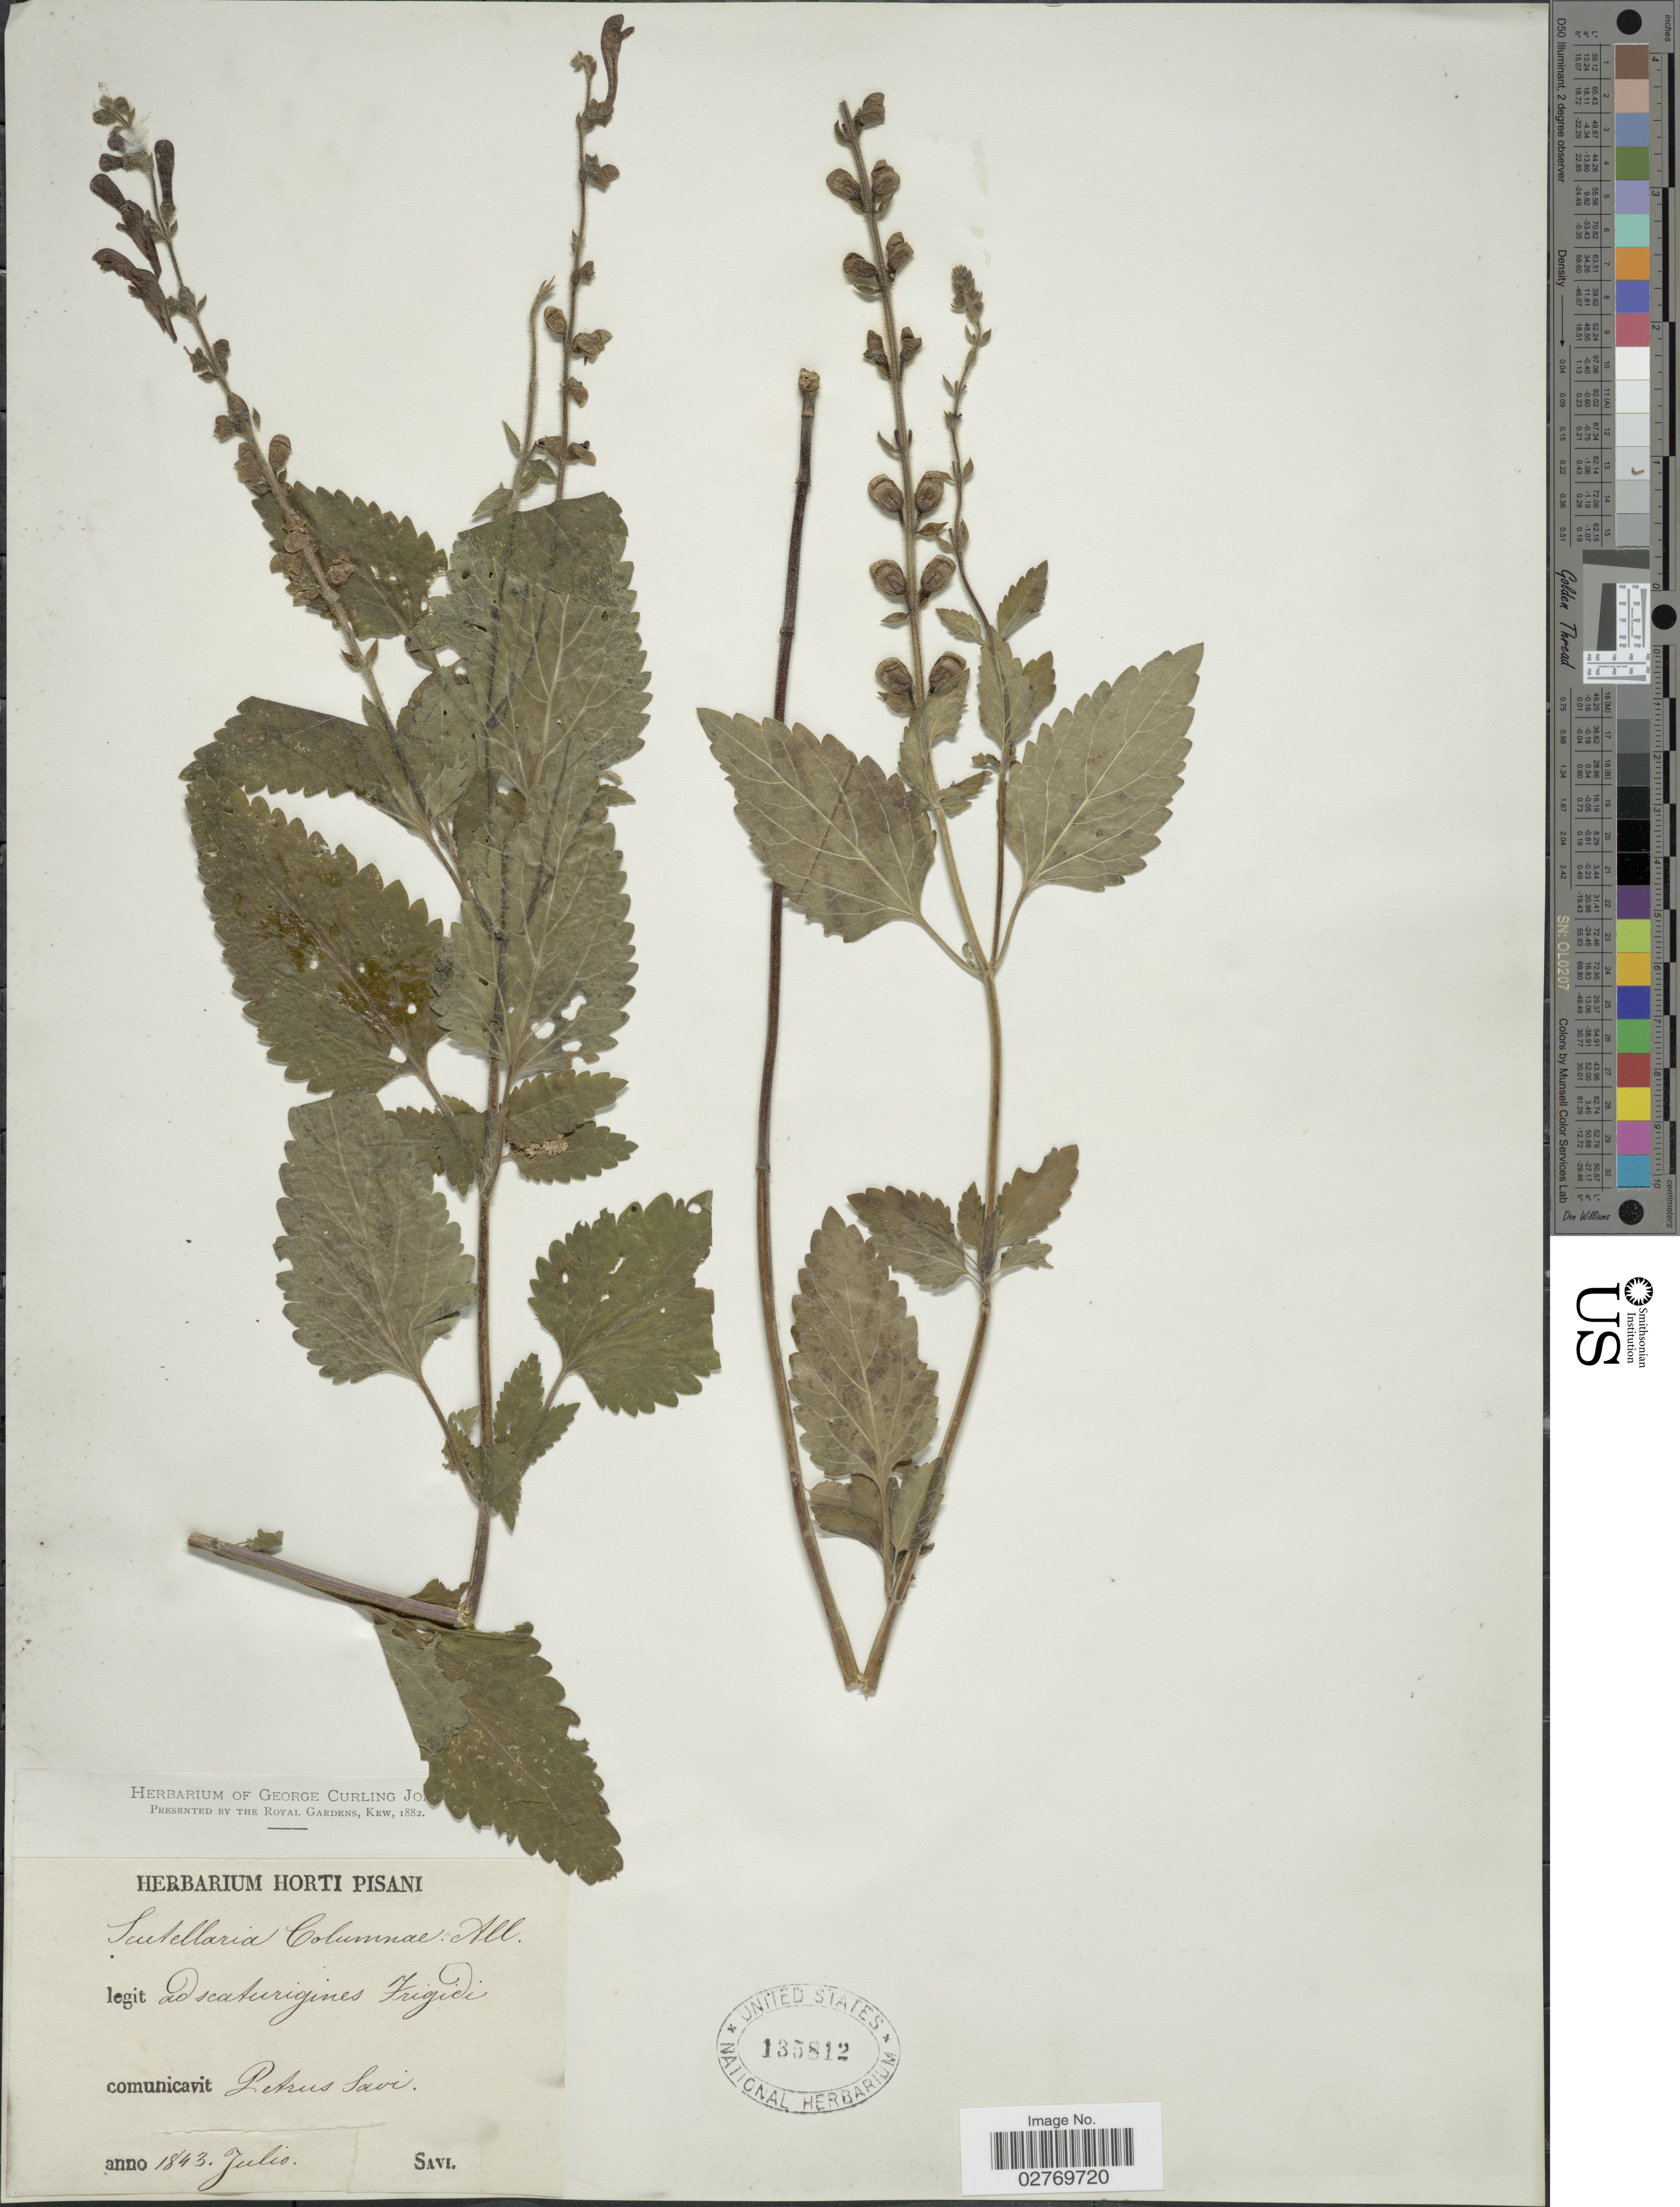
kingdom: Plantae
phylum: Tracheophyta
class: Magnoliopsida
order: Lamiales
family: Lamiaceae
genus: Scutellaria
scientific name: Scutellaria columnae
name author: All.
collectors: P. Savi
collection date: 1843-07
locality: Ad scaturigines Frigidi.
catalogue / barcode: US 135812